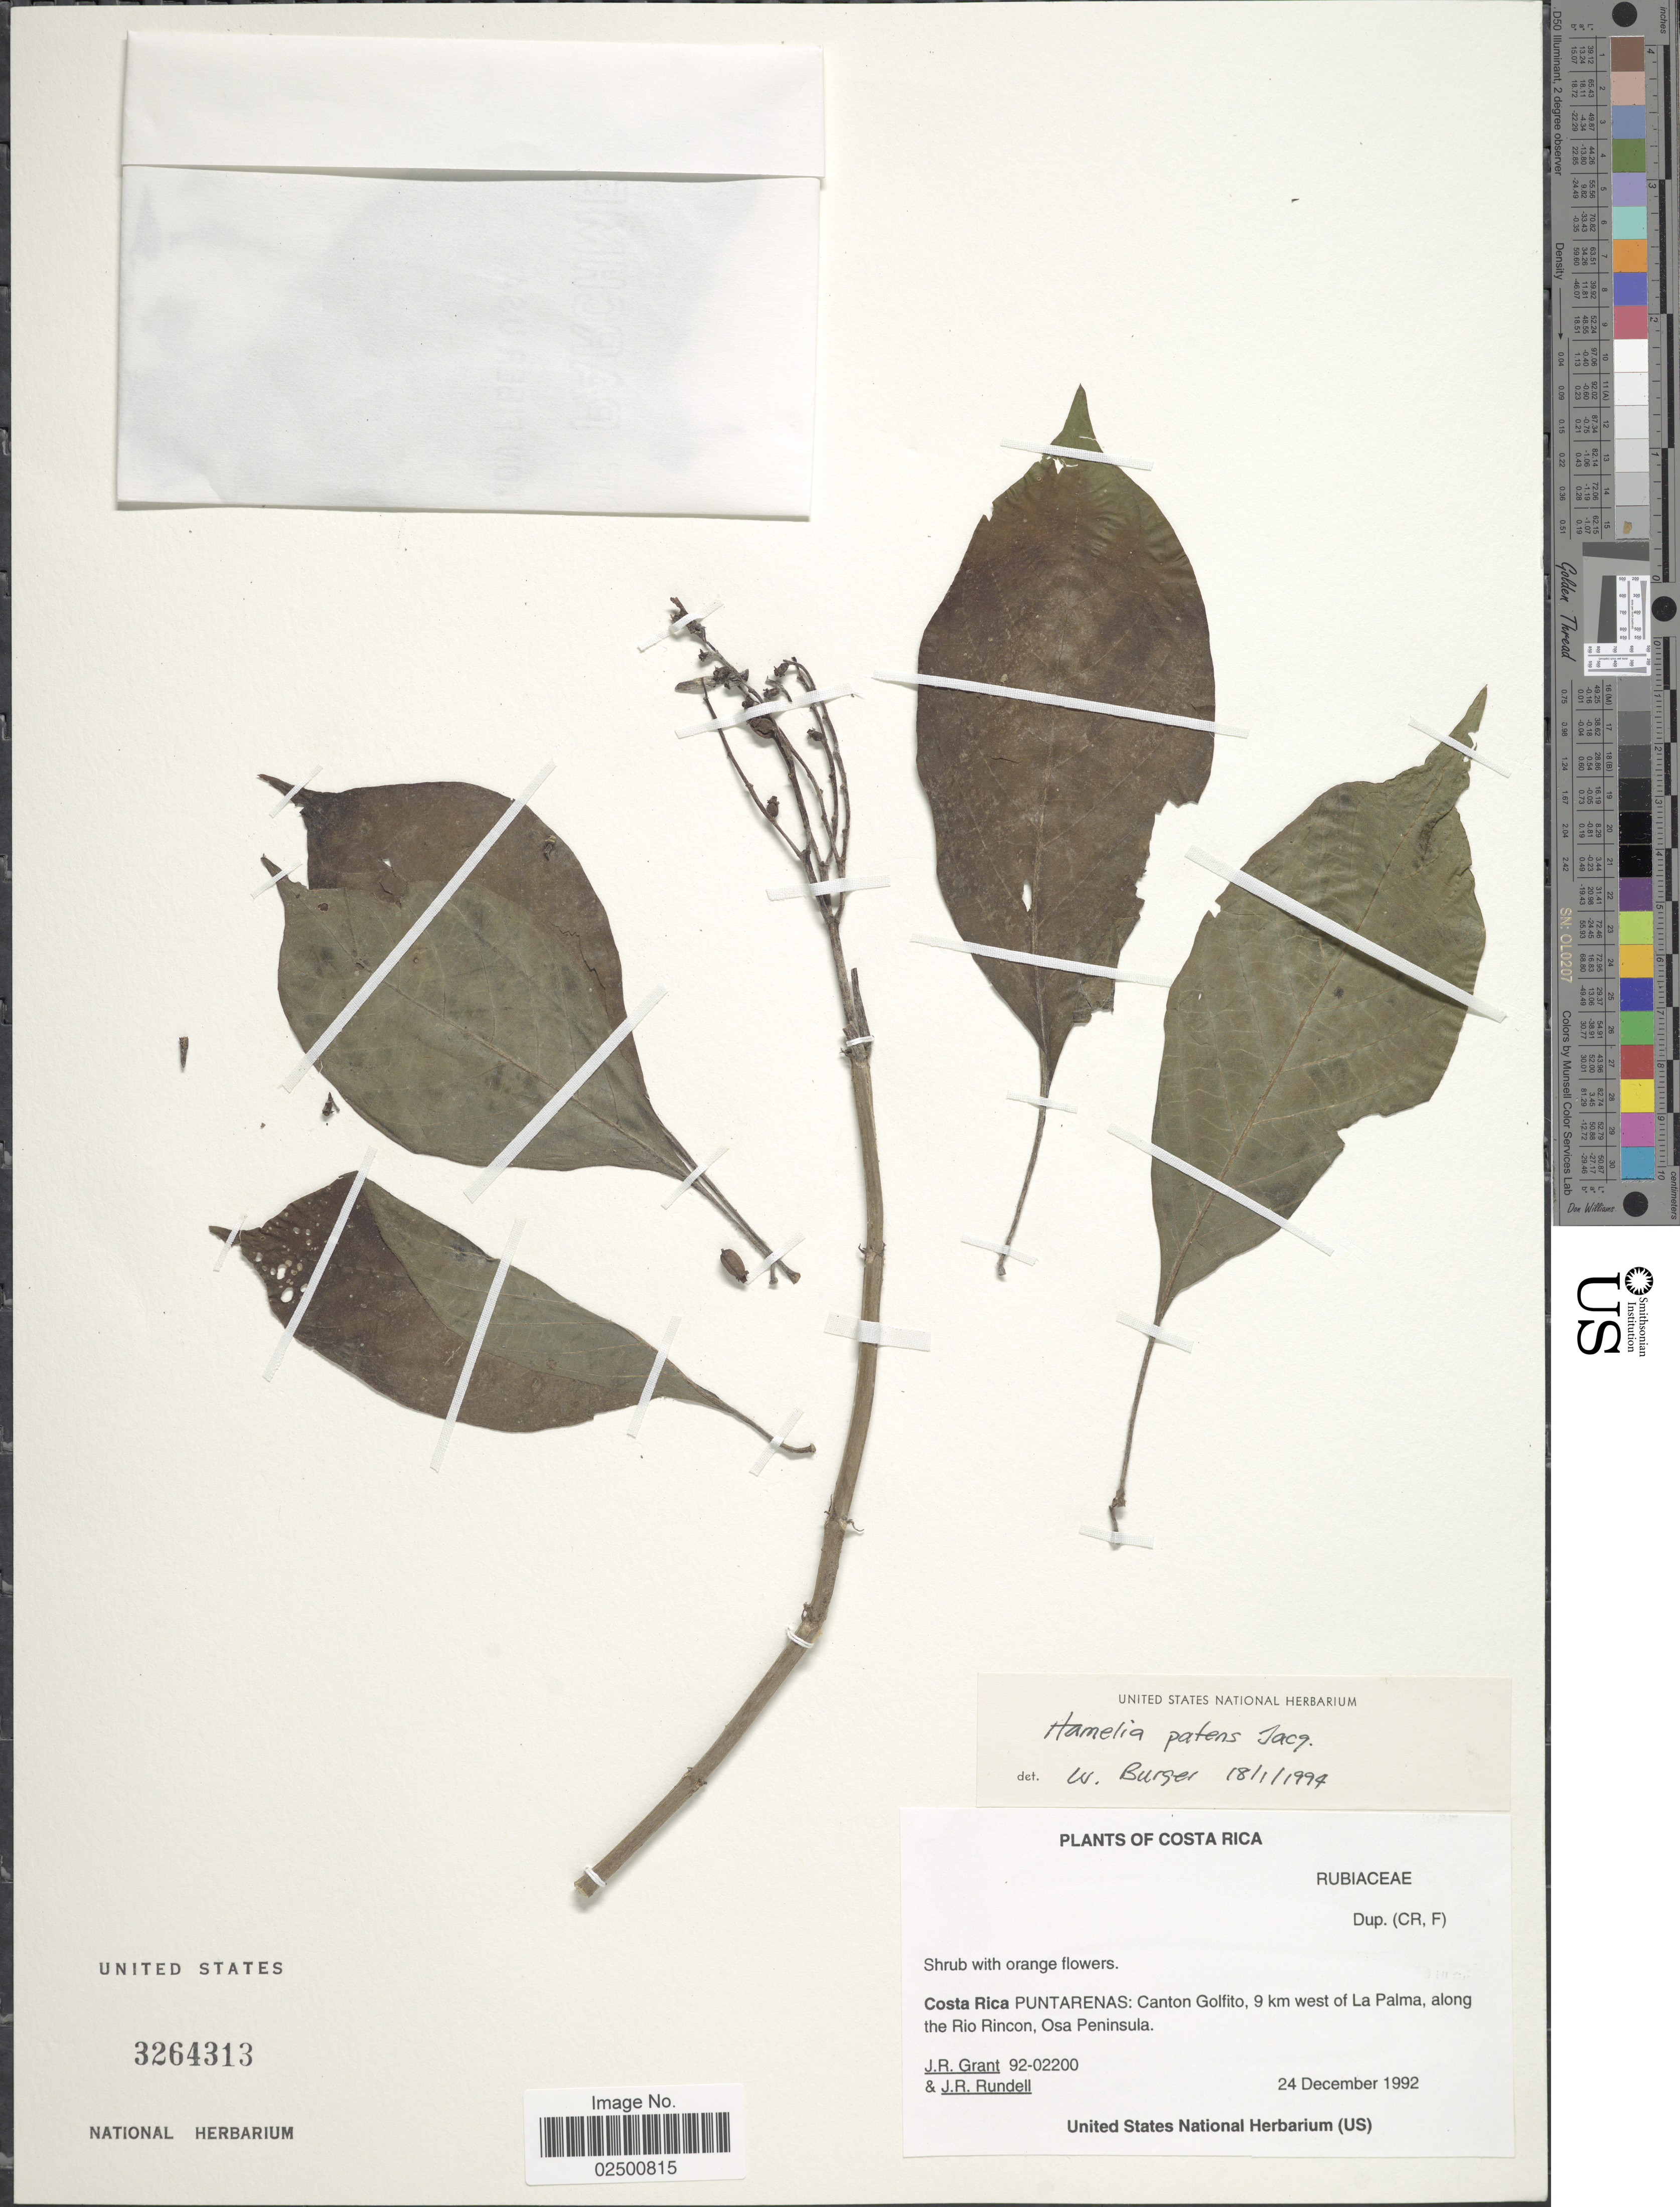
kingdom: Plantae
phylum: Tracheophyta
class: Magnoliopsida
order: Gentianales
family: Rubiaceae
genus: Hamelia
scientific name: Hamelia patens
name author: Jacq.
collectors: J. Grant & J. R. Rundell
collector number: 92-02200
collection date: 1992-12-24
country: Costa Rica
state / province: Puntarenas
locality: Canton Golfito, 9 km west of La Palma, along the Rio Rincon, Osa Peninsula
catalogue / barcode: US 3264313